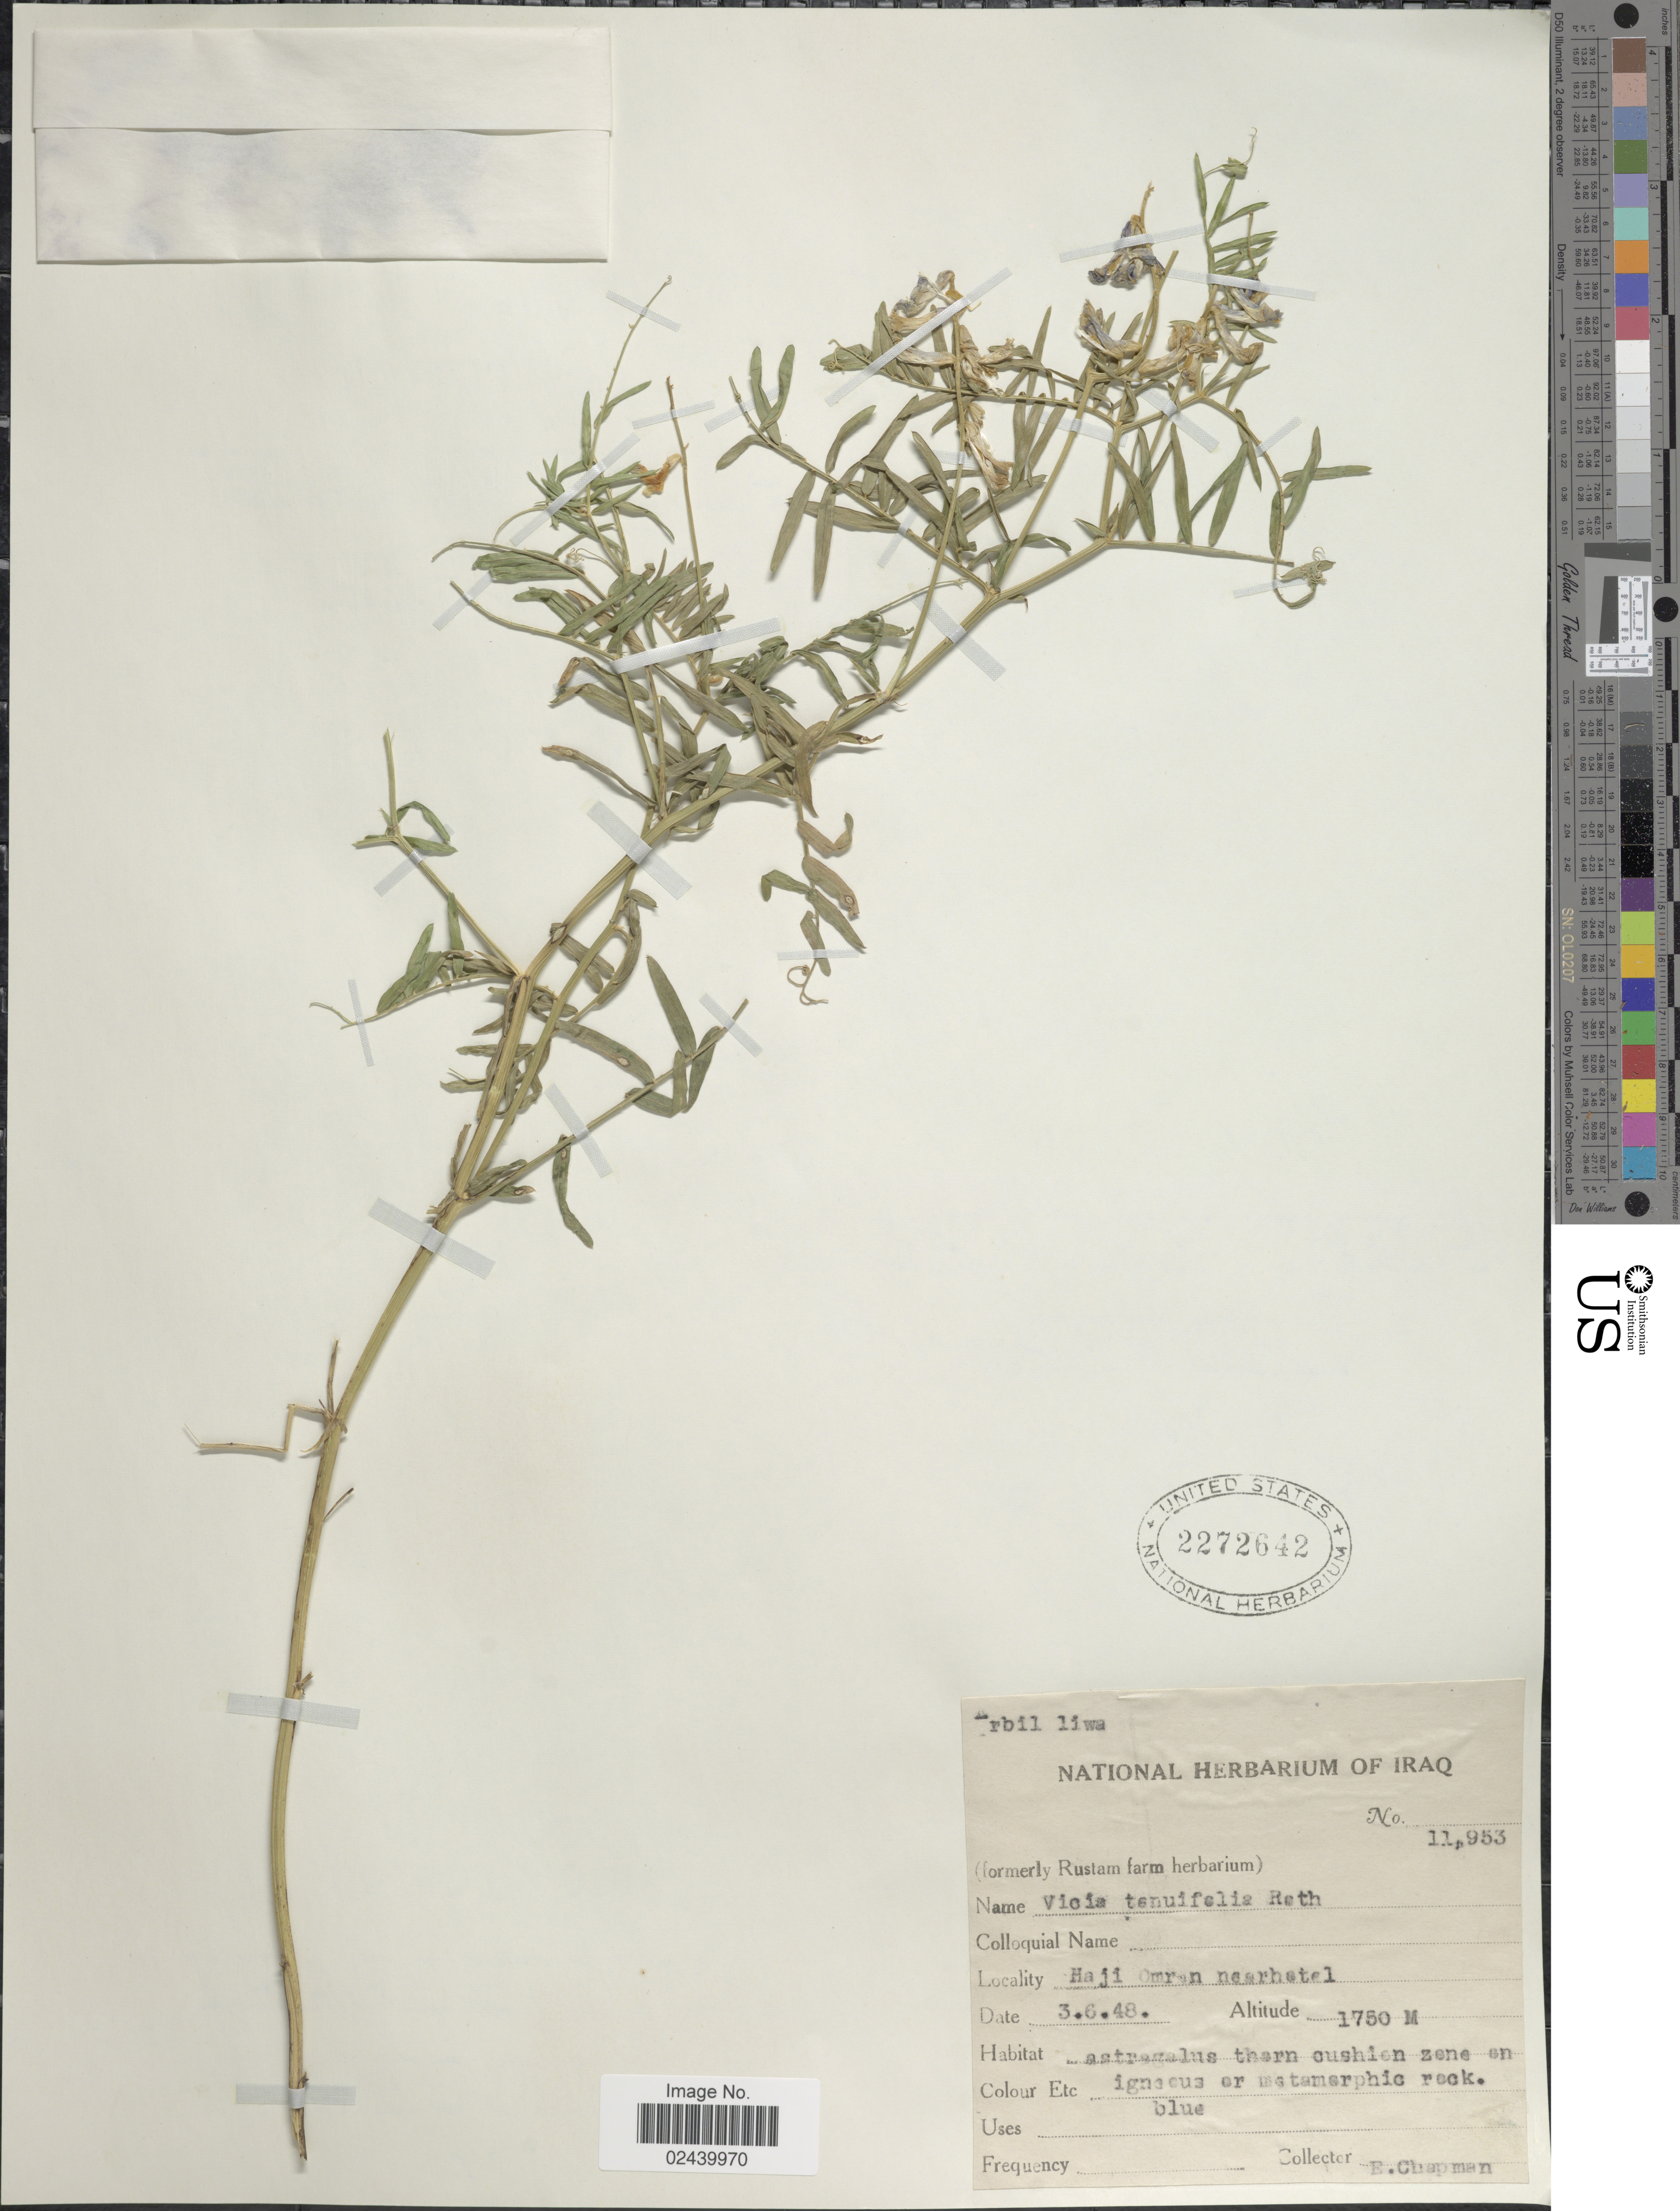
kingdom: Plantae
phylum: Tracheophyta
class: Magnoliopsida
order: Fabales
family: Fabaceae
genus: Vicia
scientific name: Vicia tenuifolia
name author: Ten.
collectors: E. A. Chapman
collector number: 11953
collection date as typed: Transcribed d/m/y: 3/6/48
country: Iraq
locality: Haji Omran near hotel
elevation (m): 1750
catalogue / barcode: US 2272642